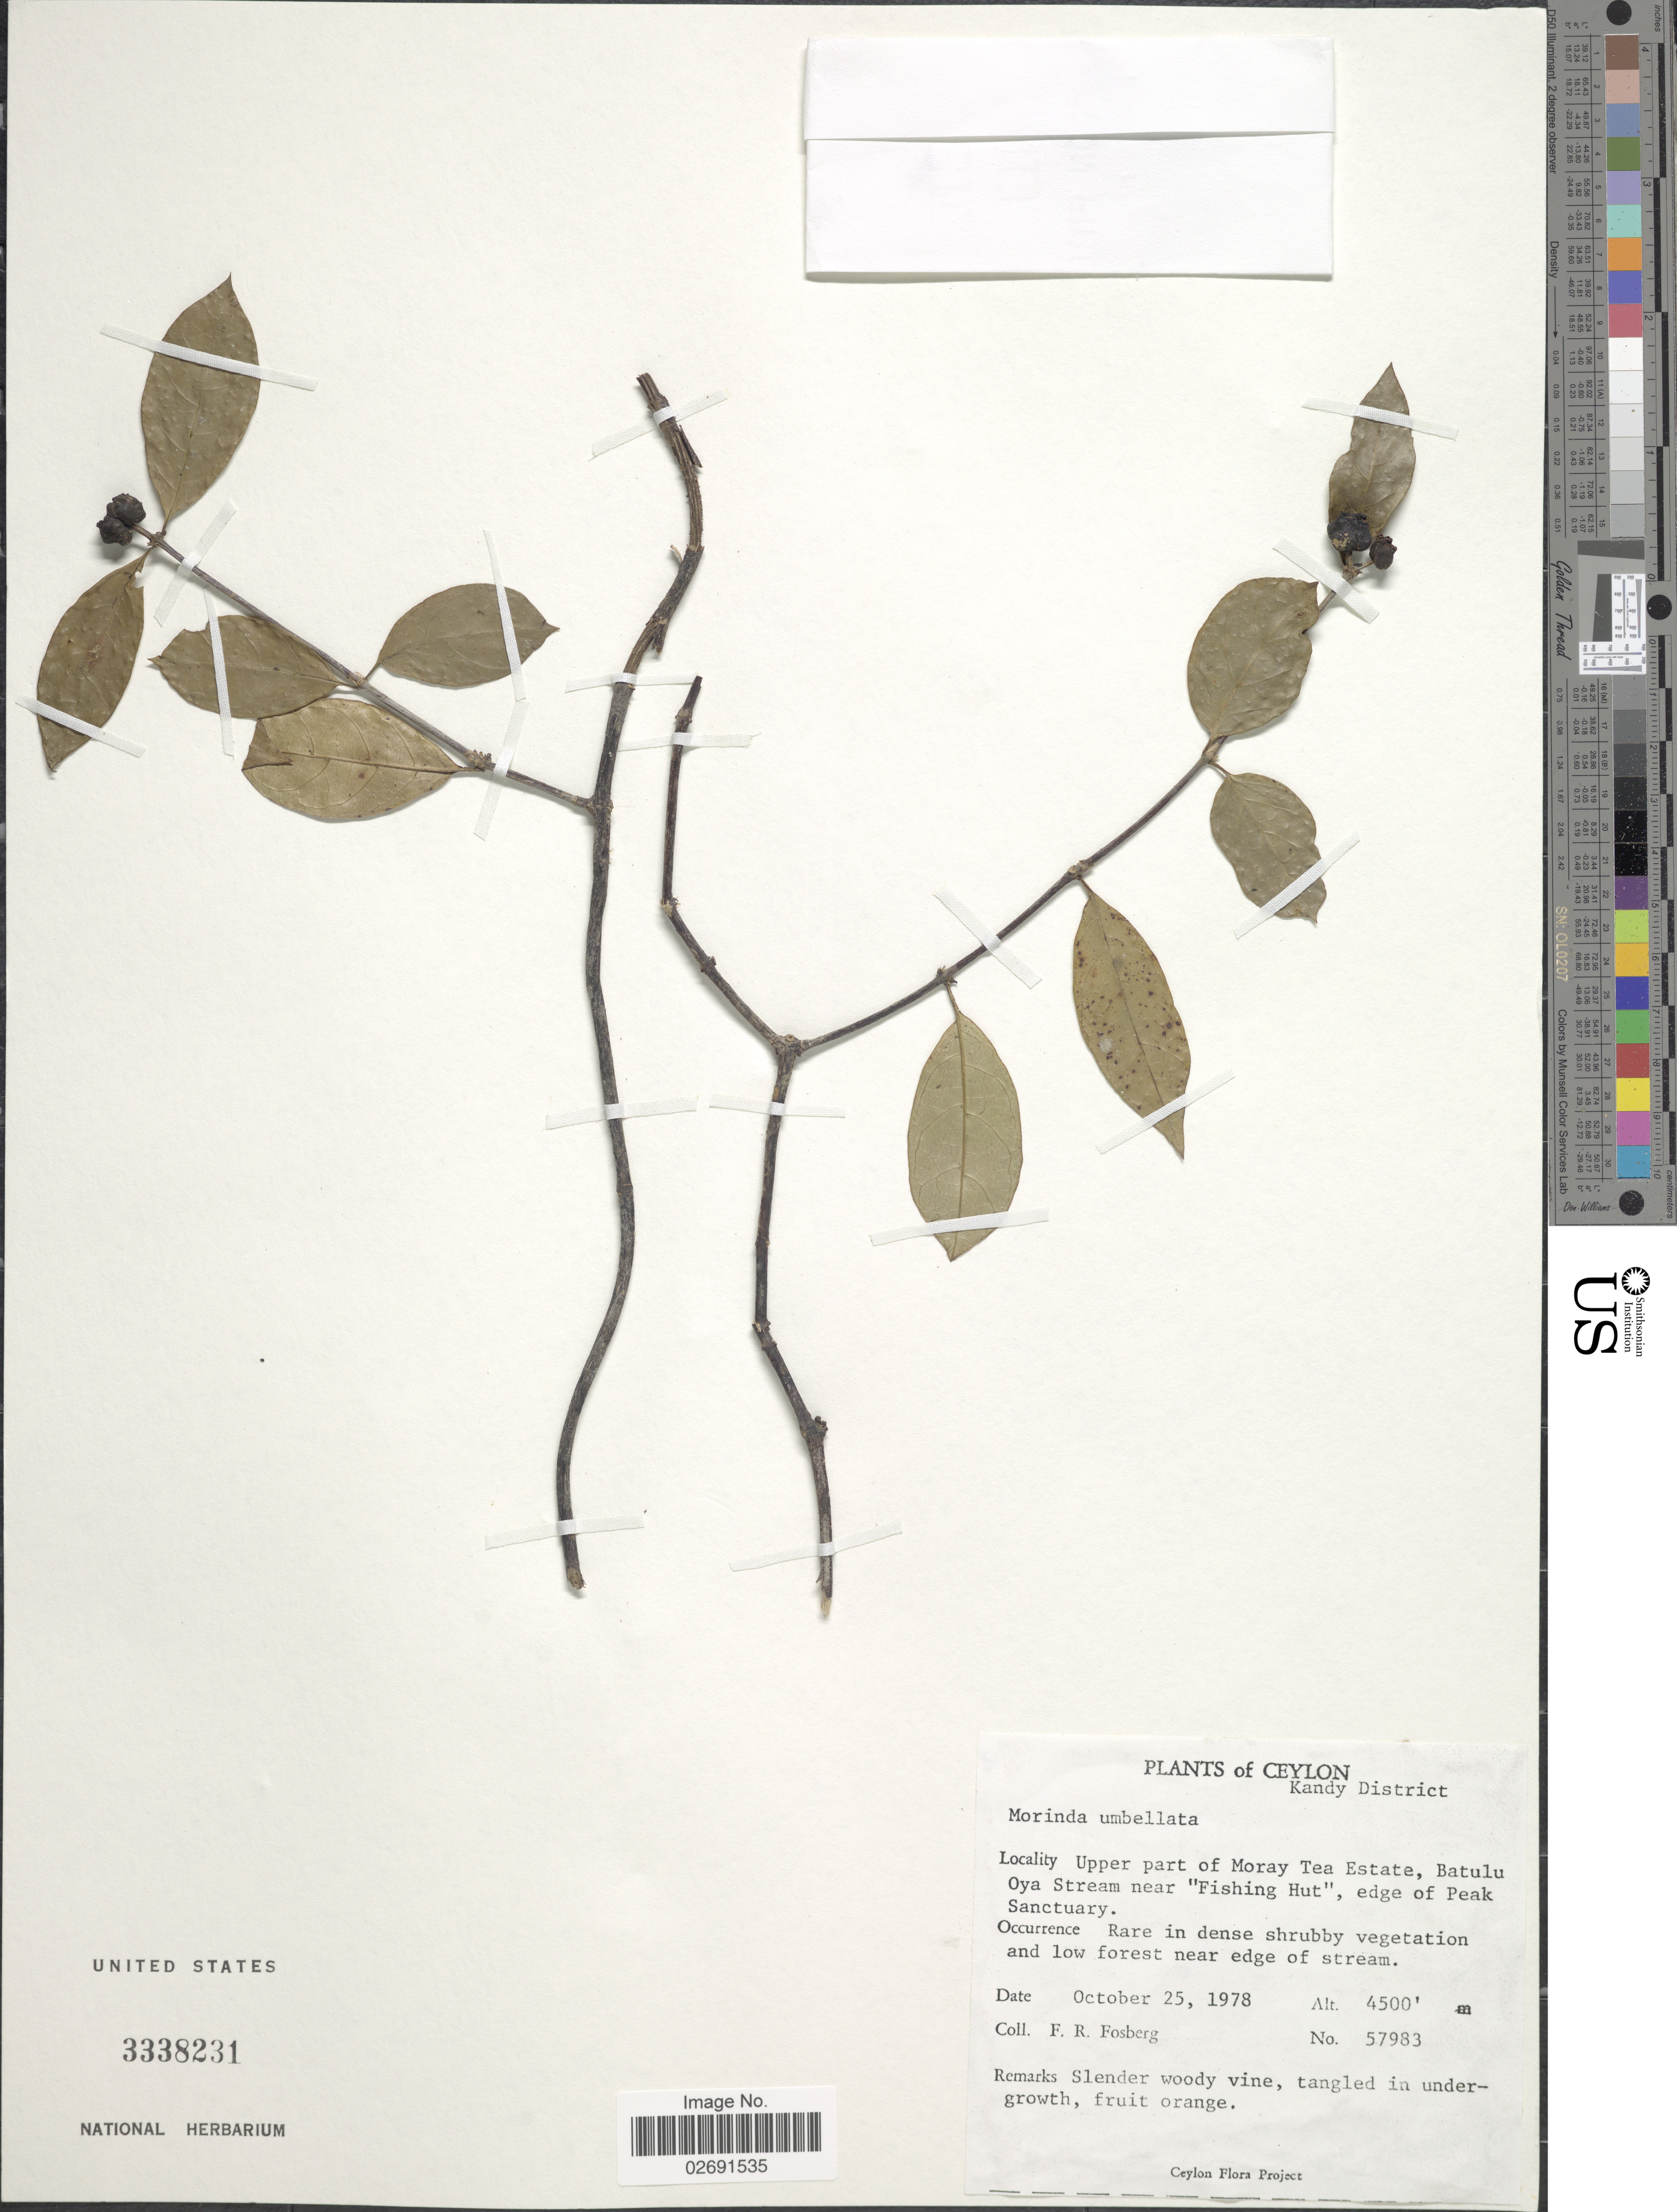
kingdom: Plantae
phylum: Tracheophyta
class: Magnoliopsida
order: Gentianales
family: Rubiaceae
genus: Gynochthodes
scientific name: Gynochthodes umbellata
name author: (L.) Razafim. & B. Bremer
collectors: F. R. Fosberg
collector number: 57983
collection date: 1978-10-25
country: Sri Lanka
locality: Ceylon, Kandy District, Upper part of Moray Tea Estate, Batulu Oya stream near "Fishing Hut", edge of Peak Sanctuary. om demse shrubby vegetation and low forest near edge of stream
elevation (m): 1372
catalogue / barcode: US 3338231